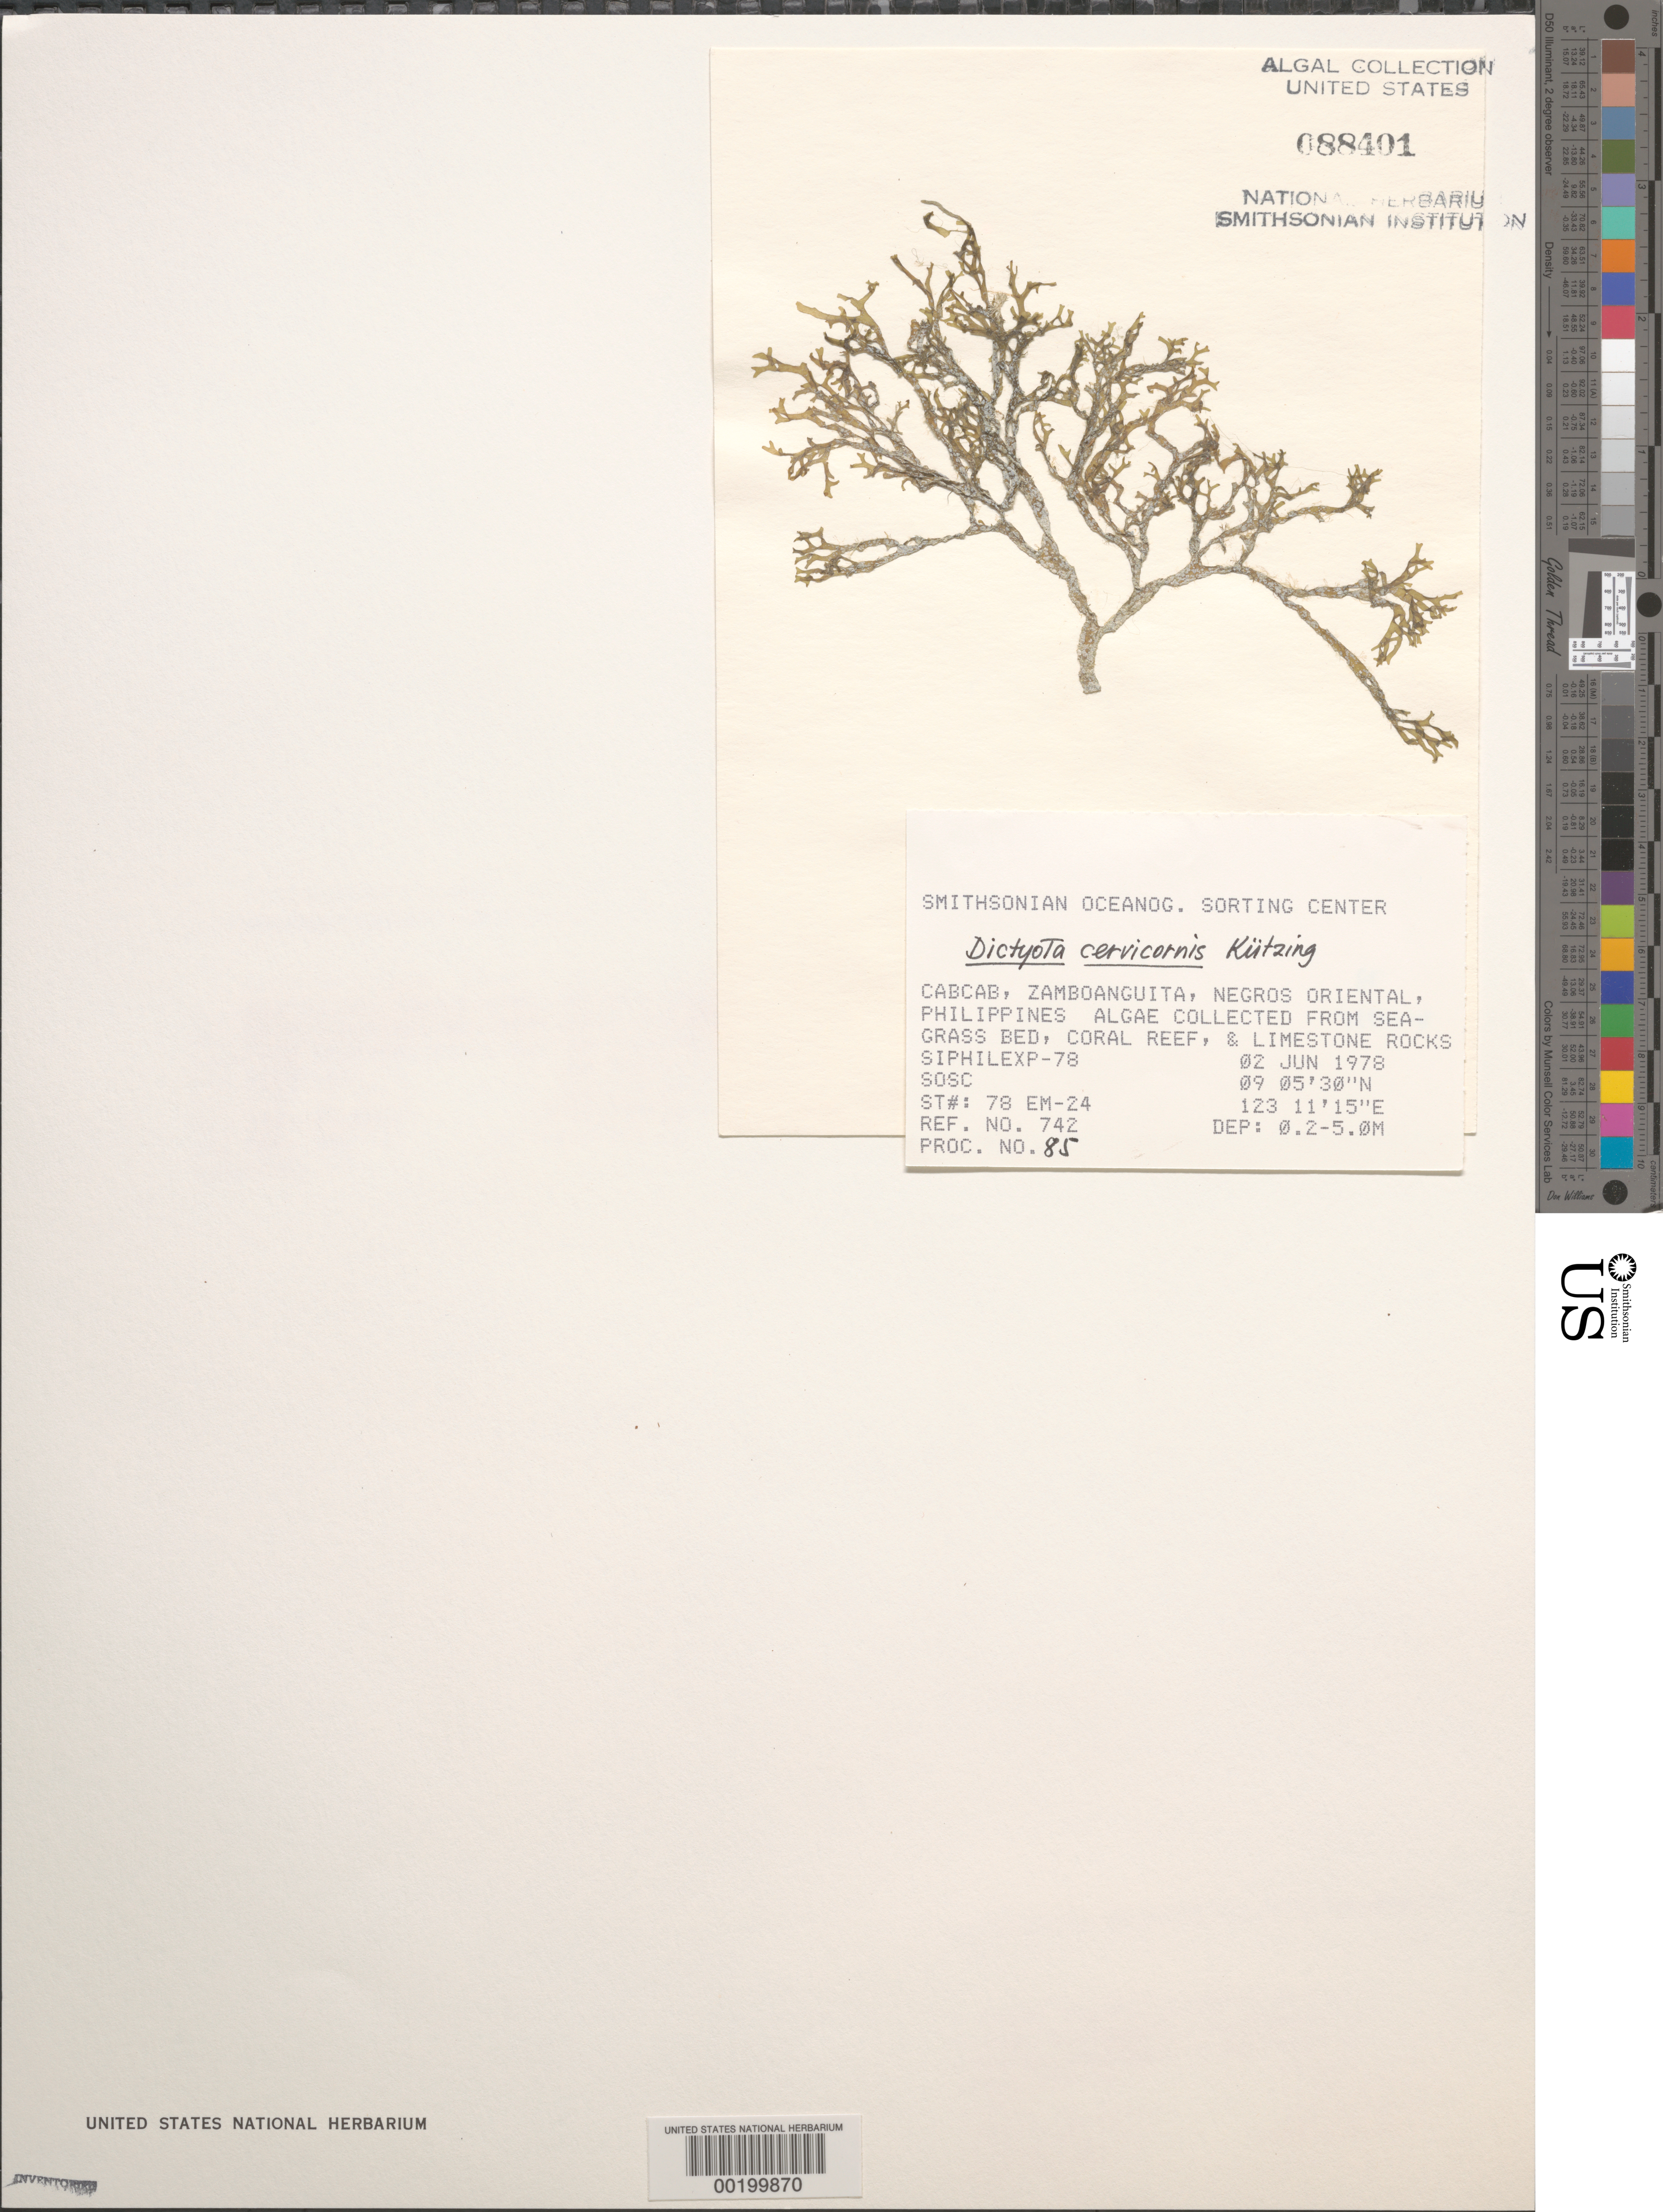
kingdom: Chromista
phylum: Ochrophyta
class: Phaeophyceae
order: Dictyotales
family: Dictyotaceae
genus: Dictyota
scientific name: Dictyota cervicornis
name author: Kütz.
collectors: SOSC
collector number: Station 78 Em-24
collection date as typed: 02 Jun 1978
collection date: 1978-06-02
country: Philippines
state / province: Central Visayas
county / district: Negros Oriental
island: Negros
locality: Cabcab, Zamboanguita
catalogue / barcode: US 88401